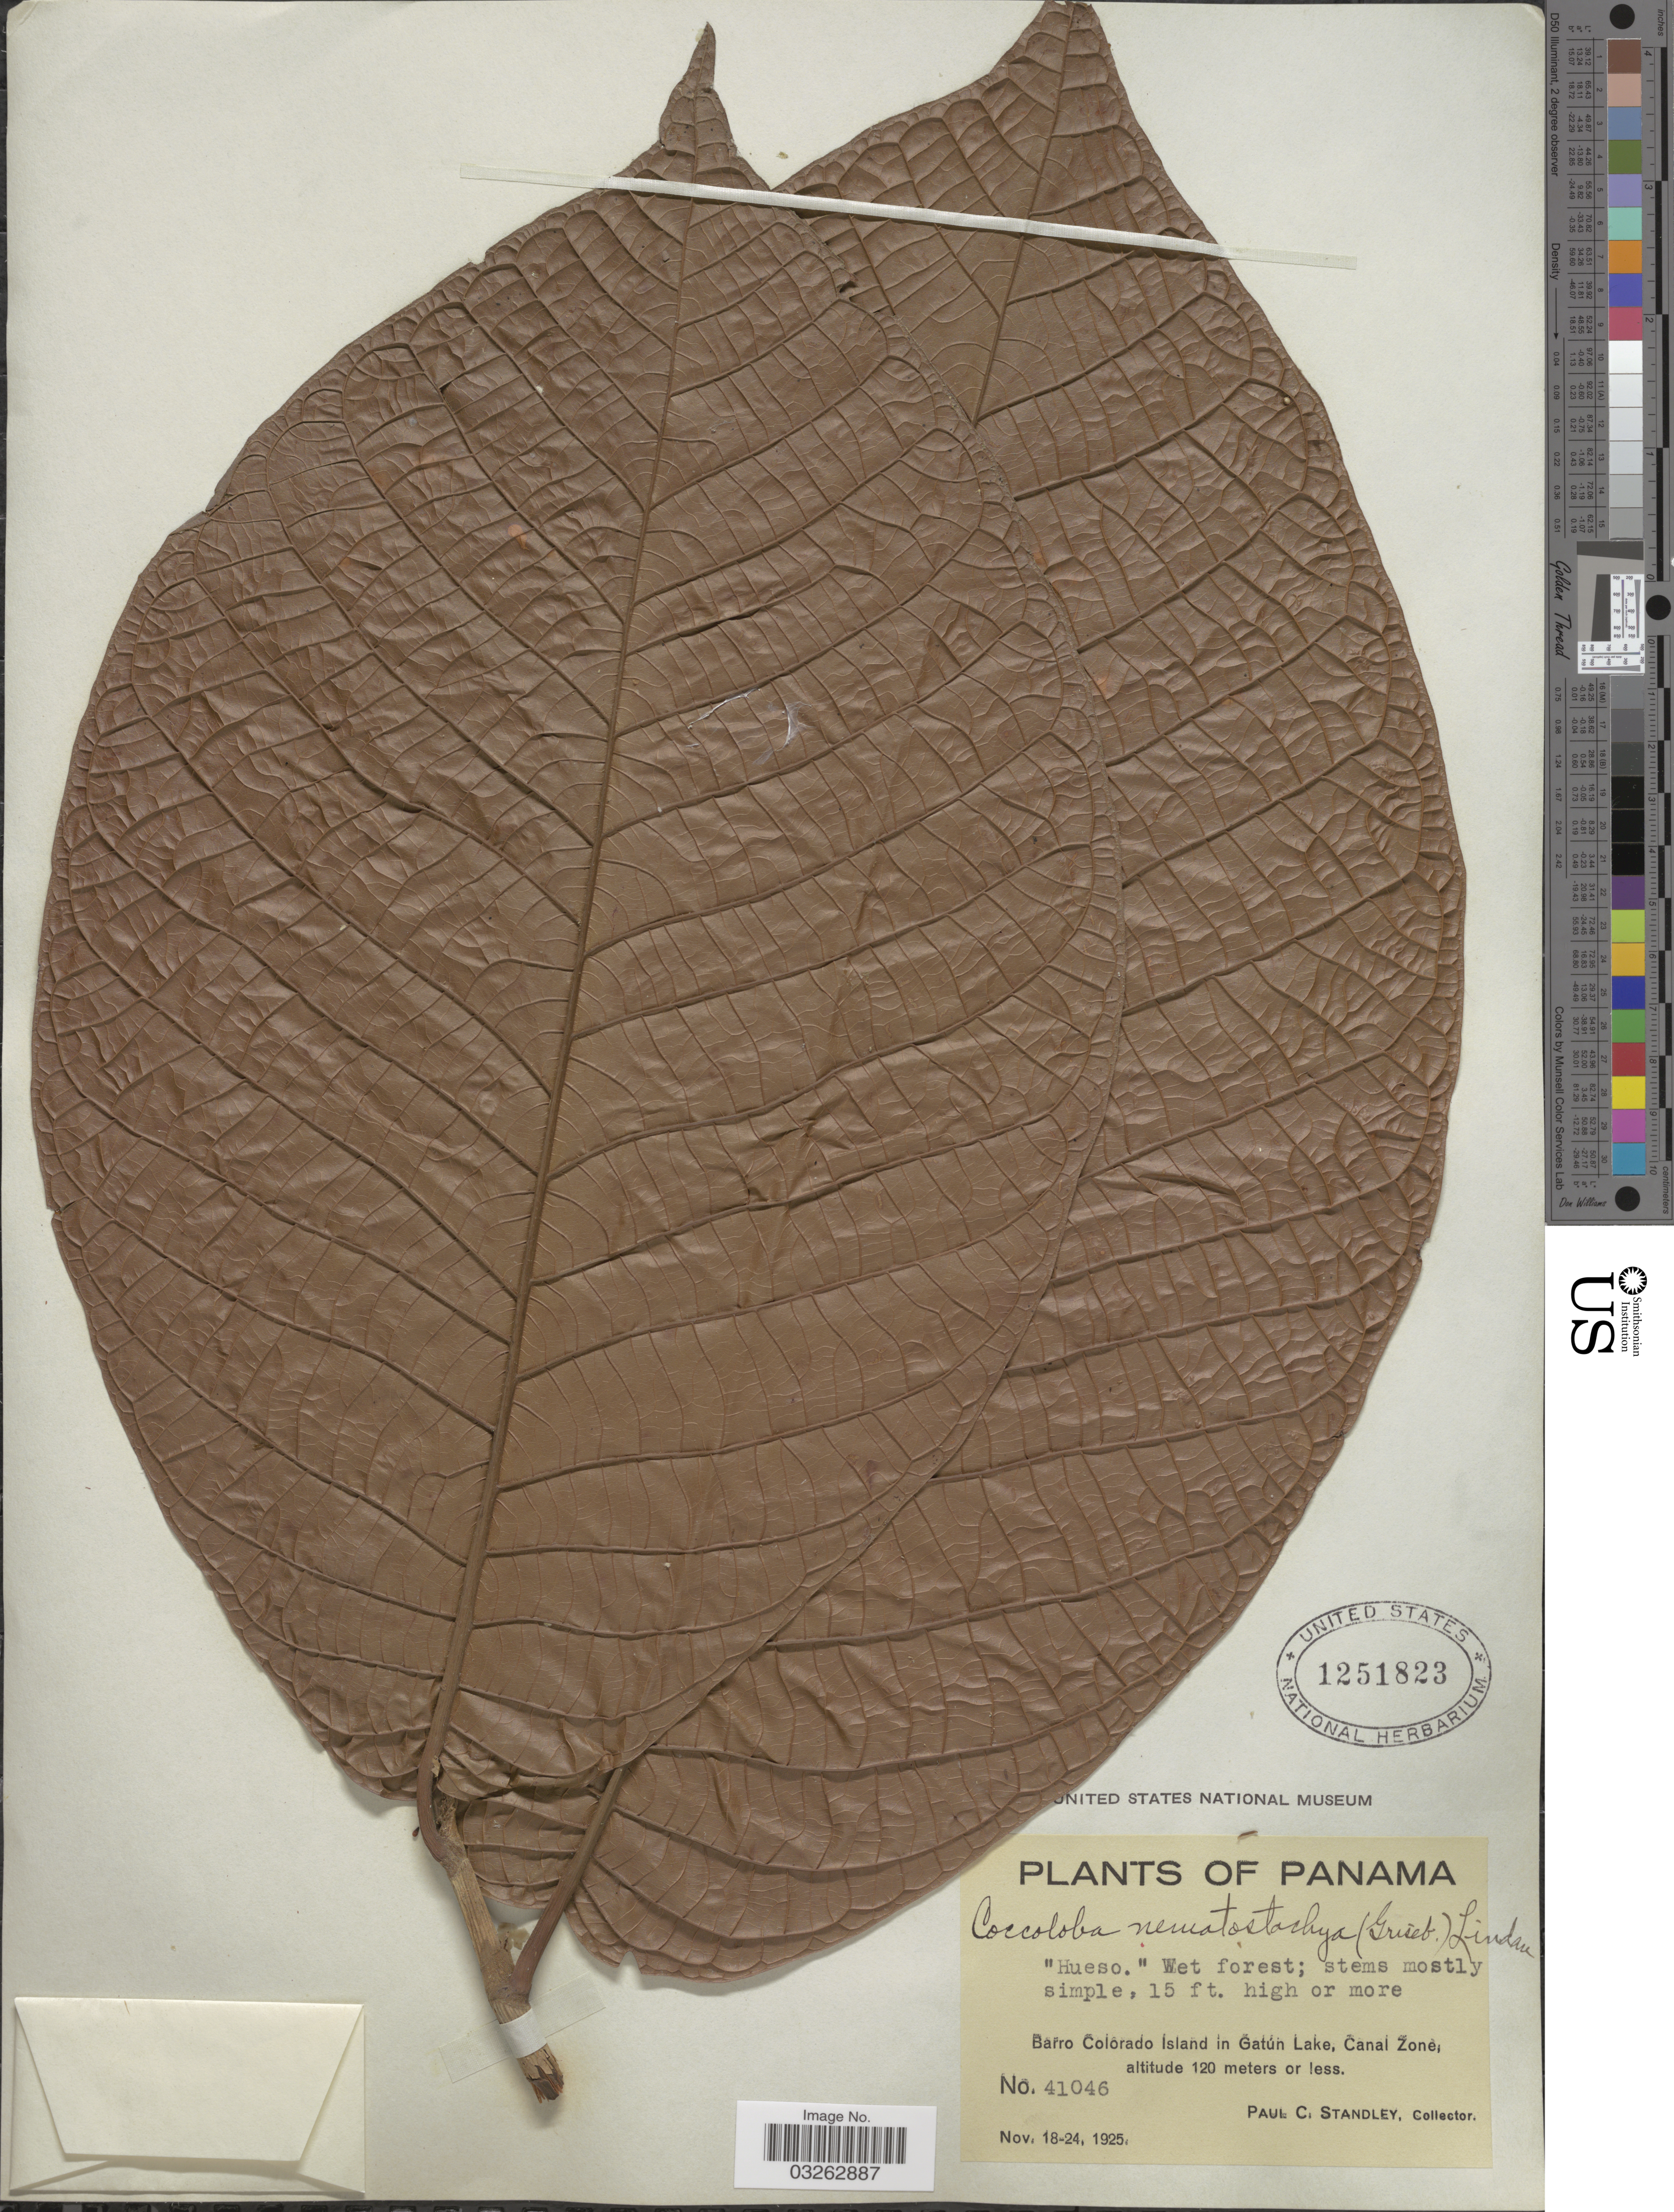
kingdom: Plantae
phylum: Tracheophyta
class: Magnoliopsida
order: Caryophyllales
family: Polygonaceae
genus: Coccoloba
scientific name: Coccoloba manzinellensis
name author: Beurl.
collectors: P. C. Standley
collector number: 41046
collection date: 1925-11-18/1925-11-24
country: Panama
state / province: Panamá Oeste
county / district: Canal Zone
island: Barro Colorado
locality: Barro Colorado Island in Gatún Lake, Canal Zone.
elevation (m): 120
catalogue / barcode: US 1251823